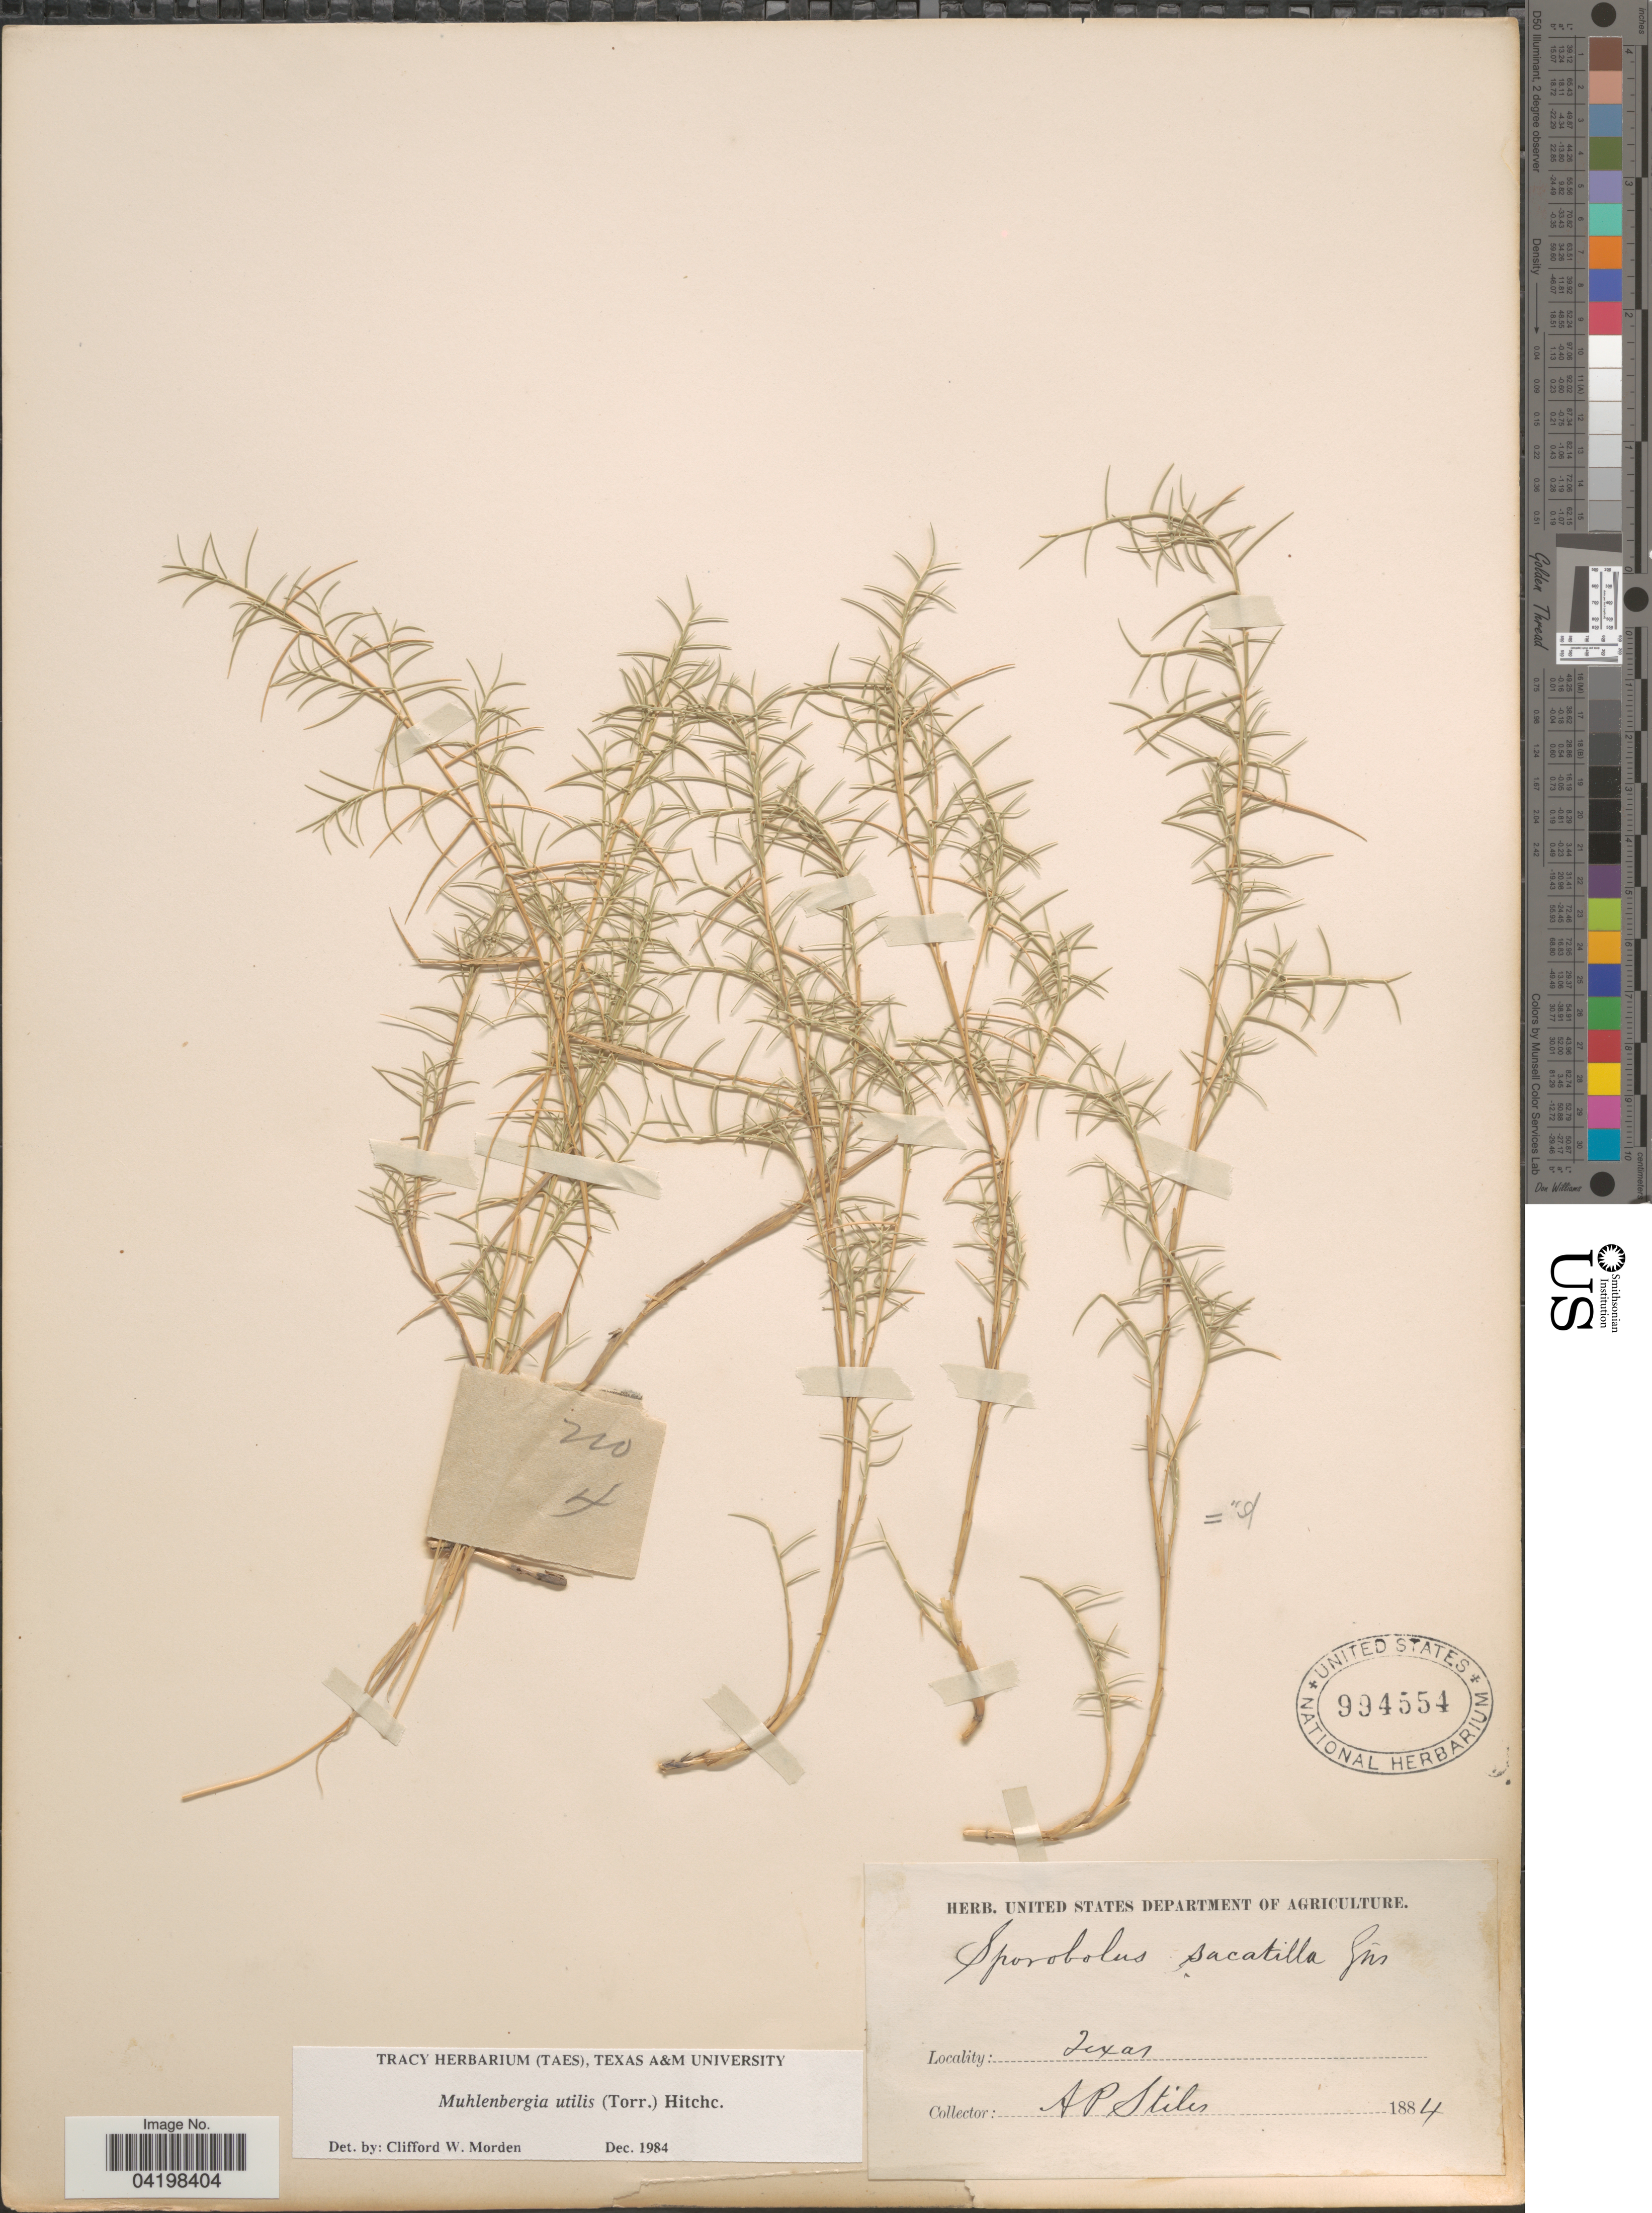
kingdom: Plantae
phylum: Tracheophyta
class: Liliopsida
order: Poales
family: Poaceae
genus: Muhlenbergia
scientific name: Muhlenbergia utilis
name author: (Torr.) Hitchc.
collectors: A. Stiles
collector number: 4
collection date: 1884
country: United States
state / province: Texas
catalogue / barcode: US 994554